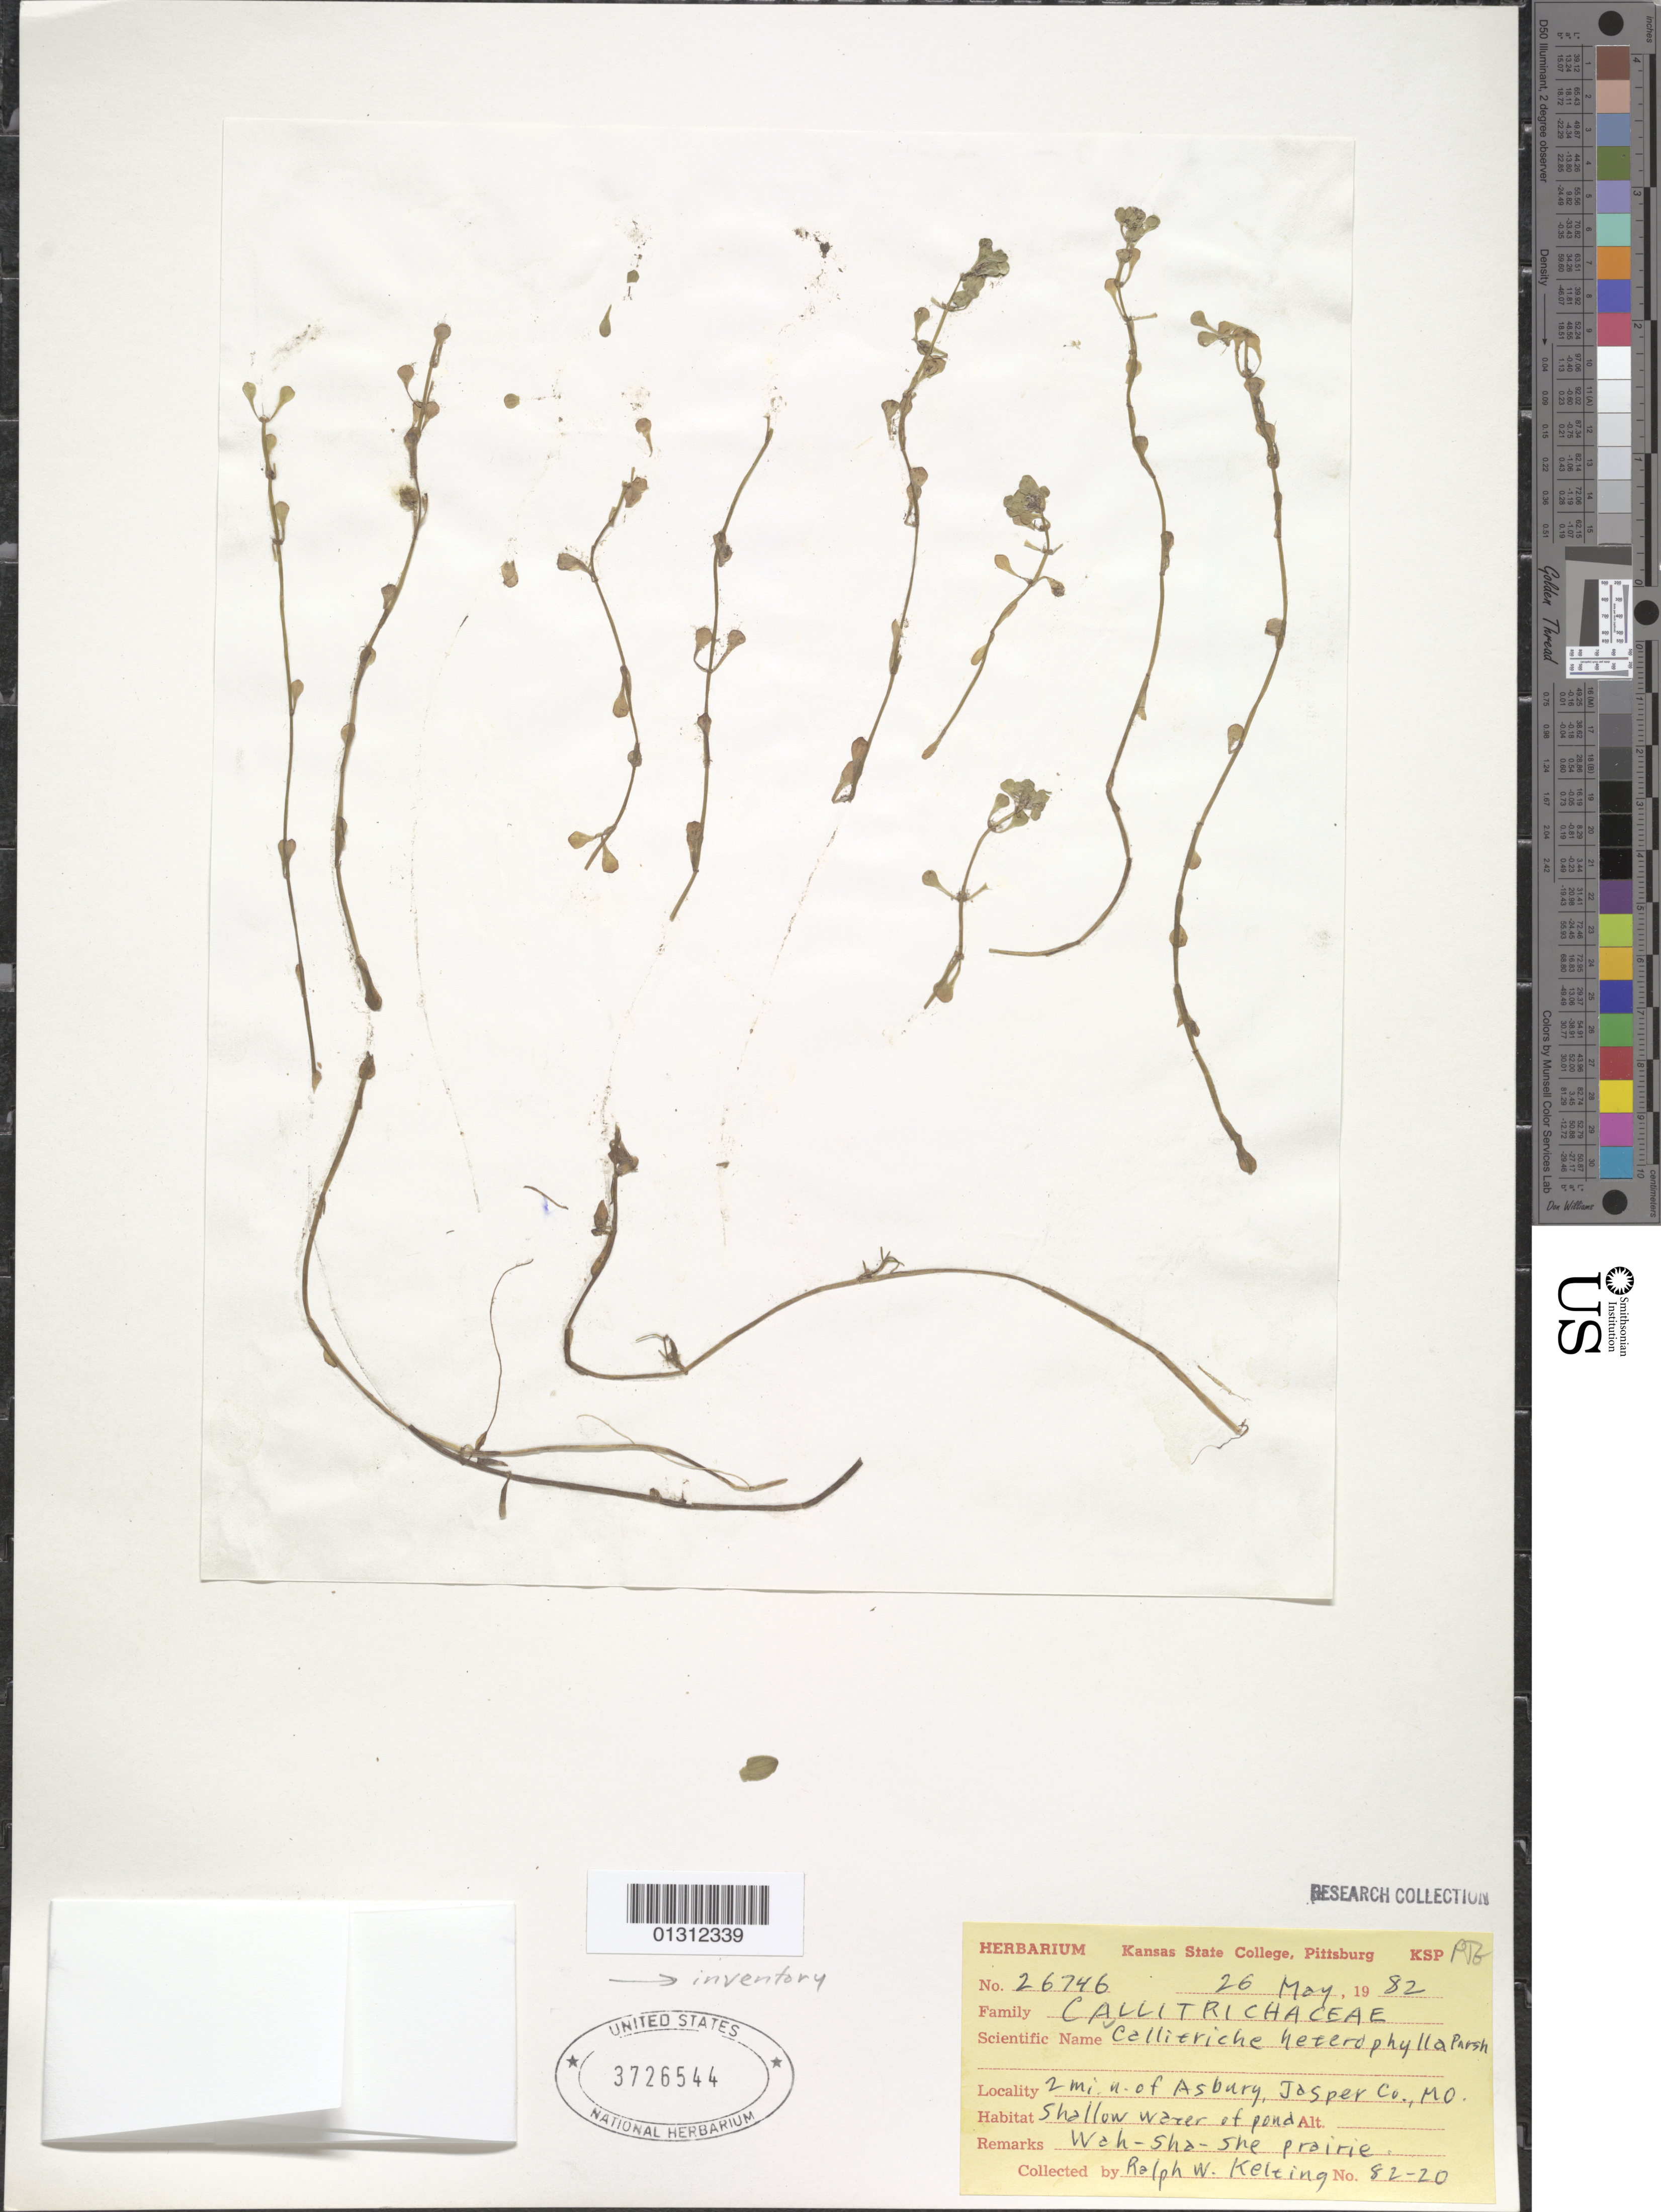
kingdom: Plantae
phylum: Tracheophyta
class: Magnoliopsida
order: Lamiales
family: Plantaginaceae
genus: Callitriche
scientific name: Callitriche heterophylla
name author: Pursh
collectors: R. Kelting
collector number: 82-20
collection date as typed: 26 May 1982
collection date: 1982-05-26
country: United States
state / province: Missouri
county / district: Jasper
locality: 2 min-of Asbury, Jasper Co., MO. Shallow water of pond. Wah-sha-she prairie.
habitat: Shallow water of pond.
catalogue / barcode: US 3726544